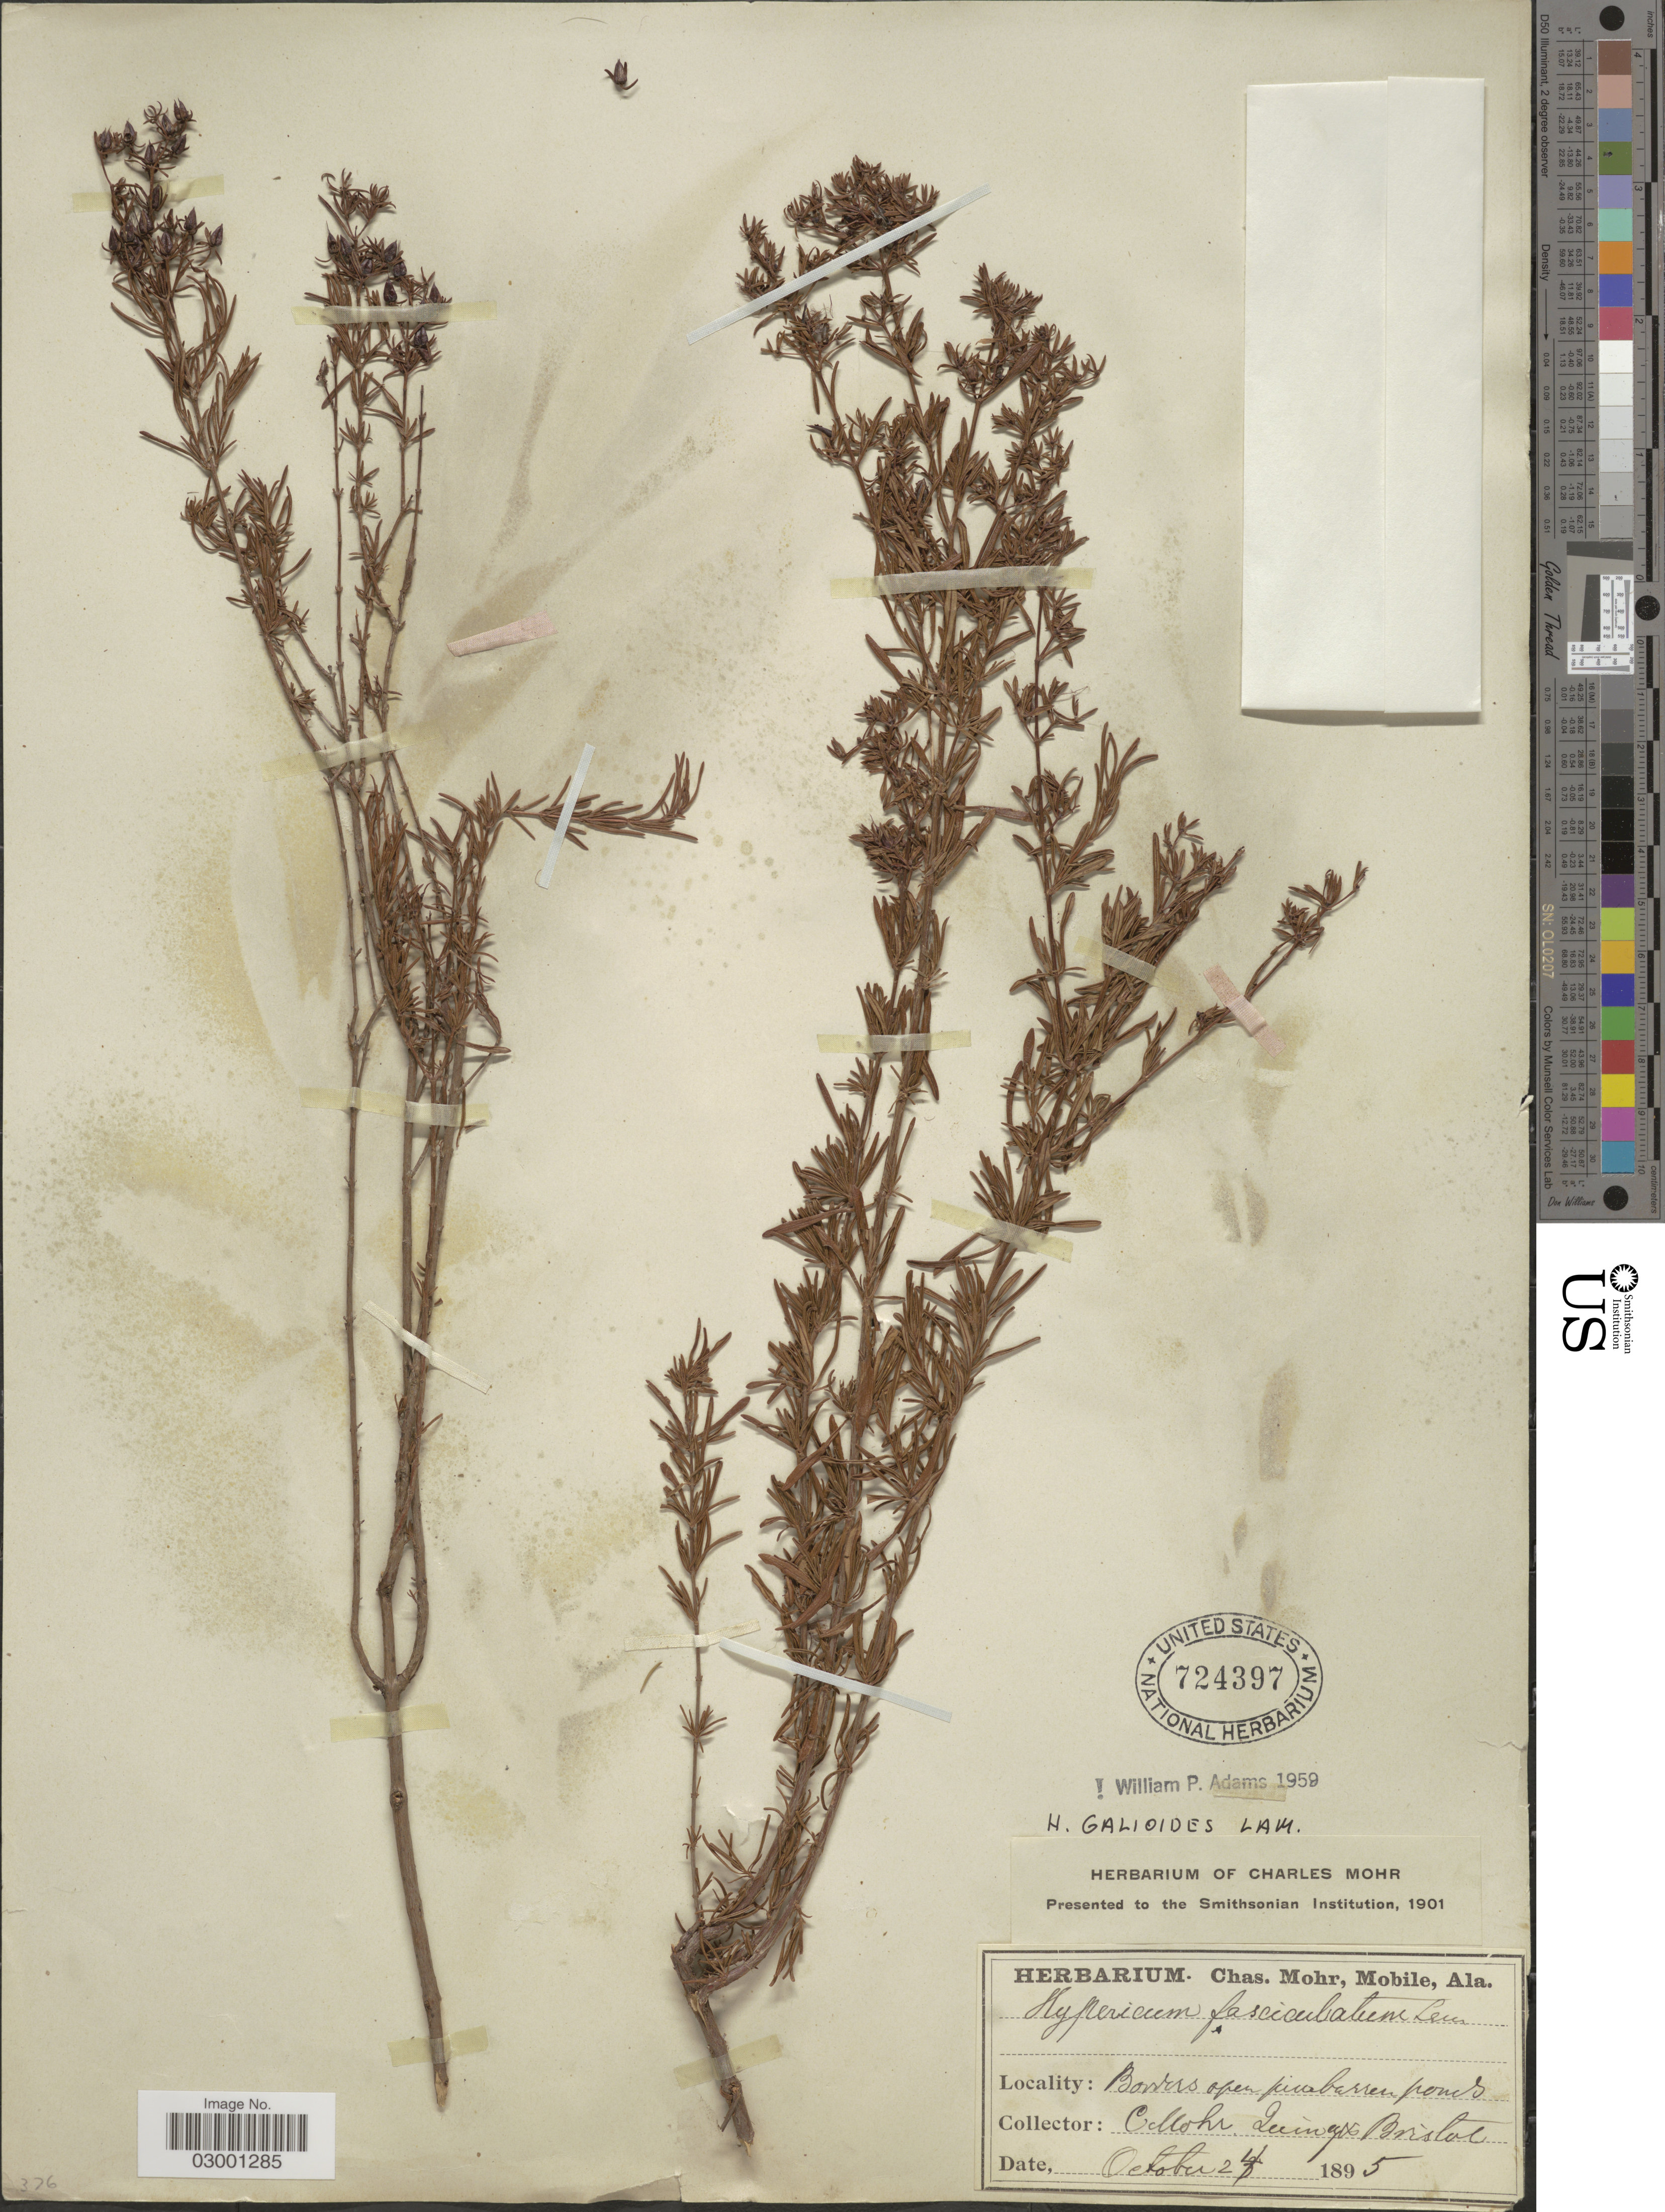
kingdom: Plantae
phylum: Tracheophyta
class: Magnoliopsida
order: Malpighiales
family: Hypericaceae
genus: Hypericum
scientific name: Hypericum galioides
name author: Lam.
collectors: Mohr, C. T. (herbarium)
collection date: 1895-10-24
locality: Borders open pine barren ponds [illegible text] Bristol.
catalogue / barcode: US 724397